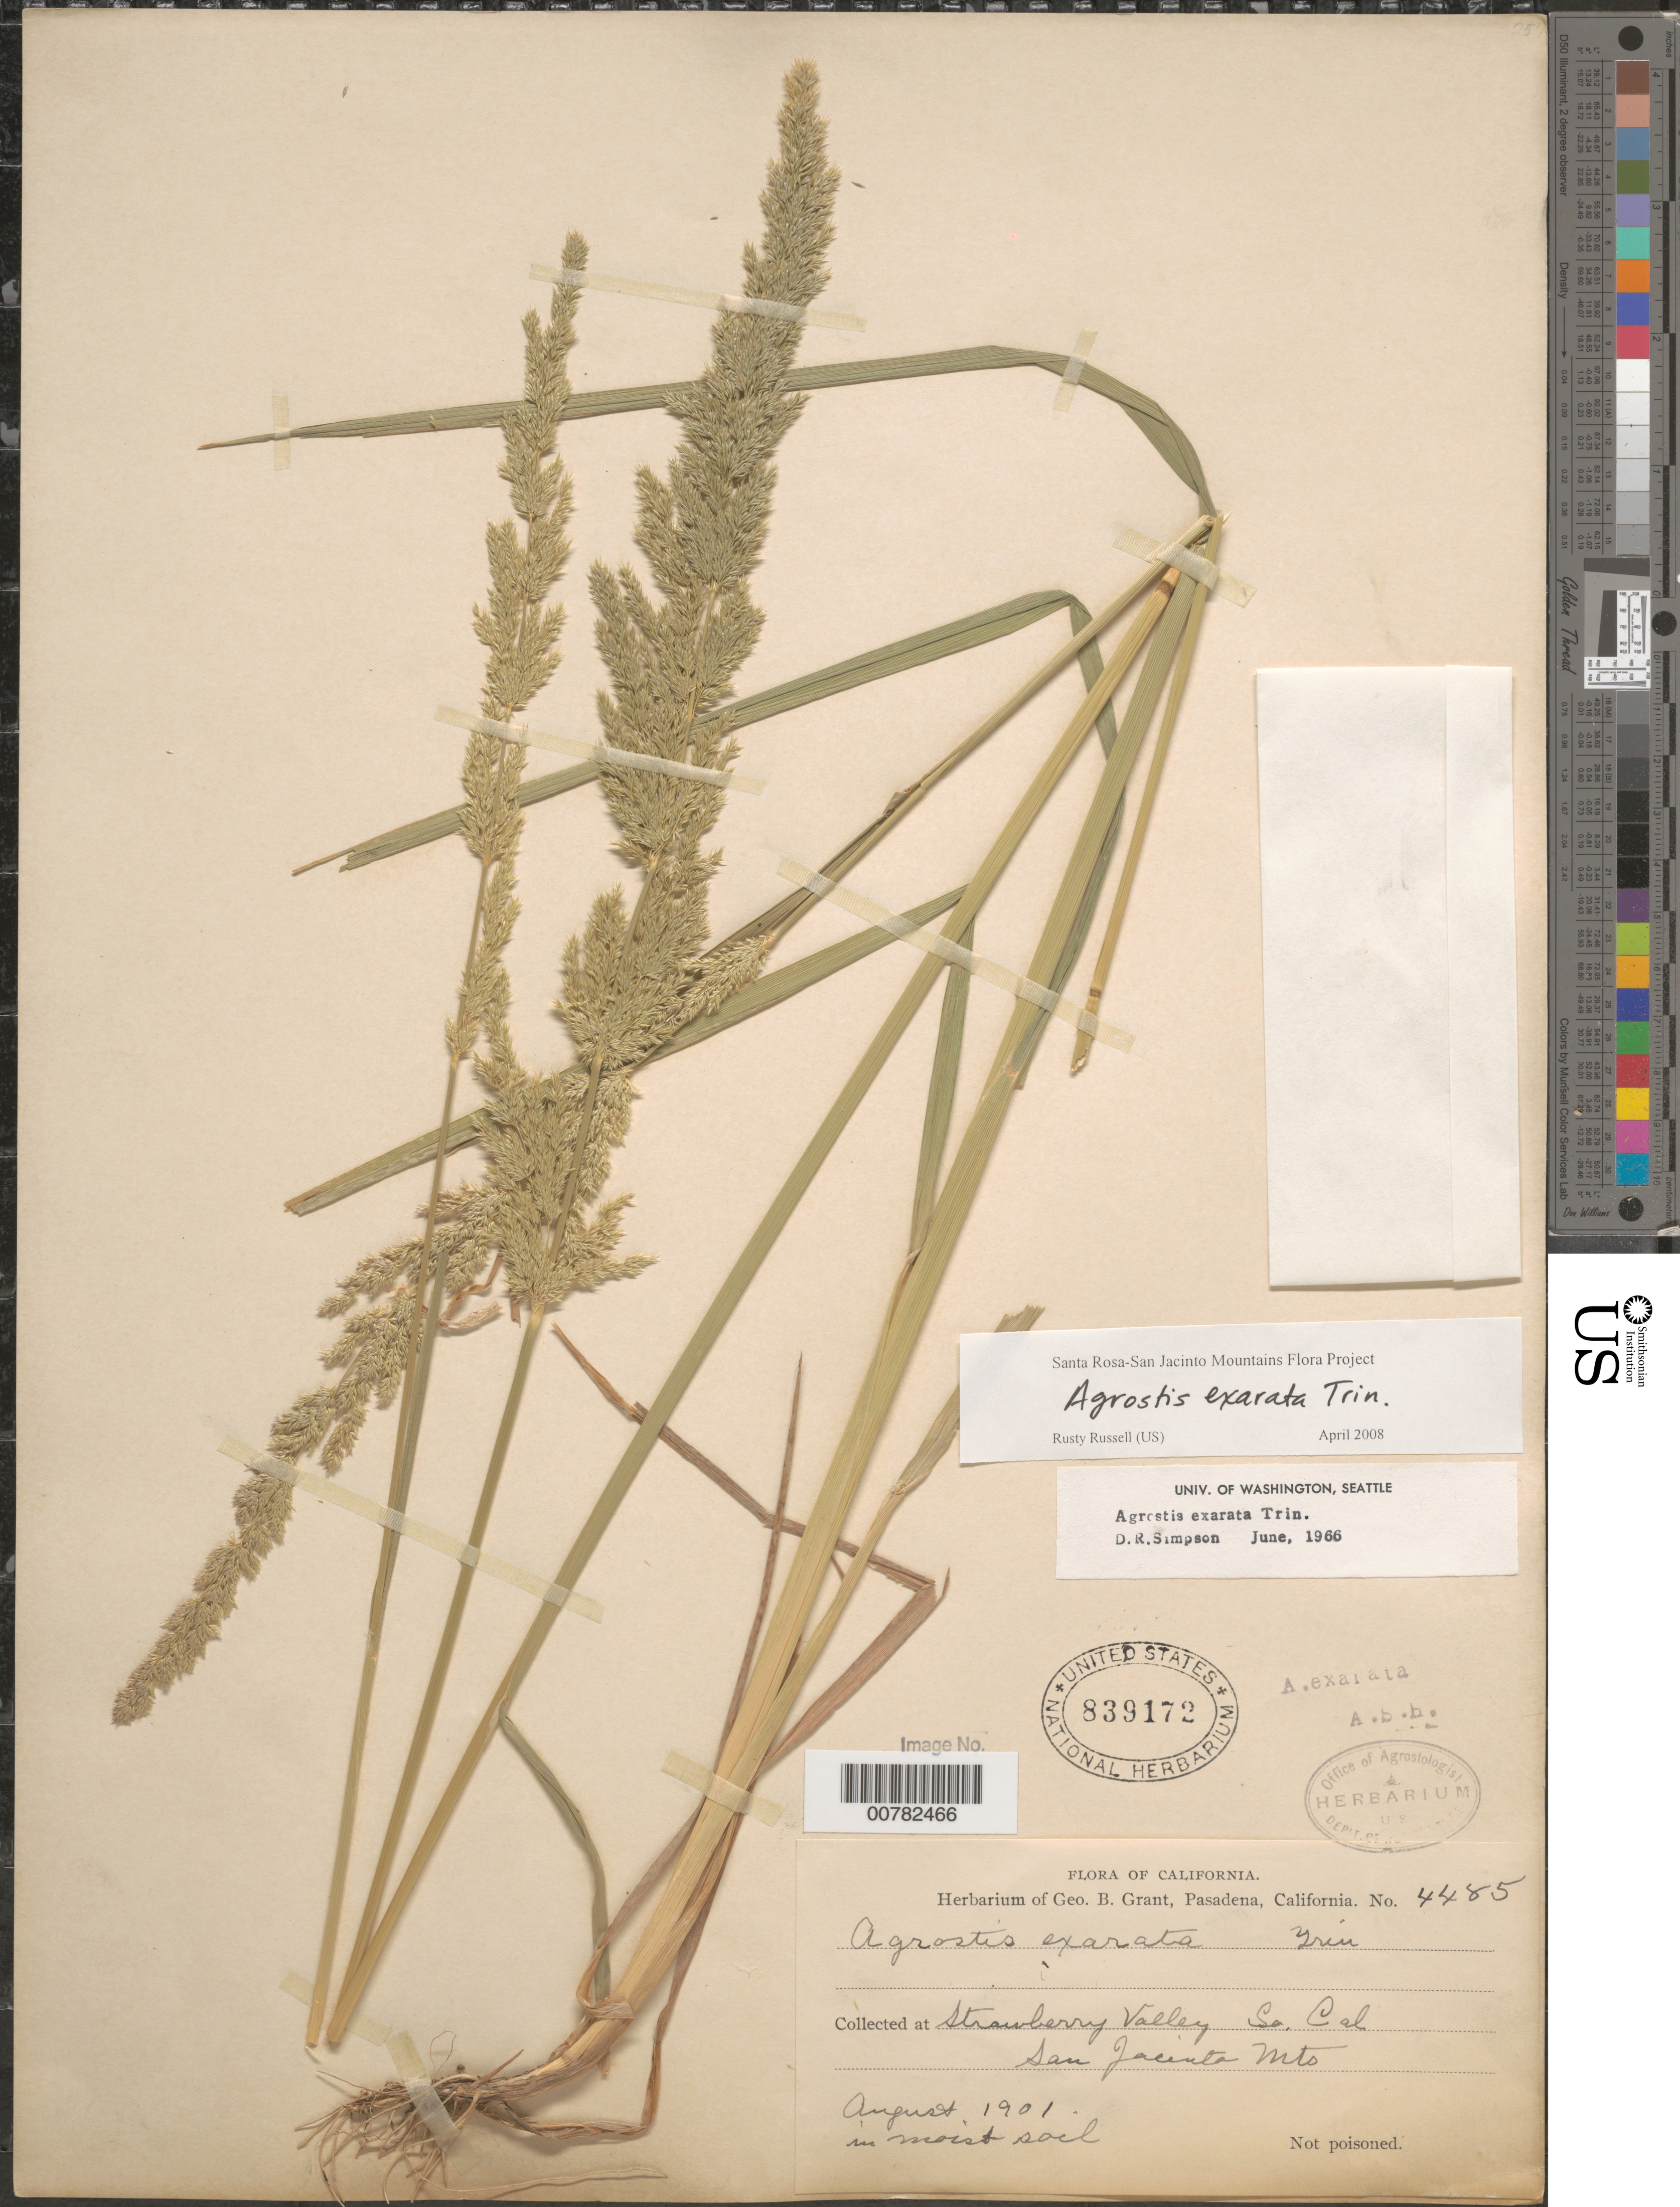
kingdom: Plantae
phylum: Tracheophyta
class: Liliopsida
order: Poales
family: Poaceae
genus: Agrostis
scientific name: Agrostis exarata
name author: Trin.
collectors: ex herb. Geo. B. Grant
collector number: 4485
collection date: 1901-08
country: United States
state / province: California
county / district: Riverside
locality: Strawberry Valley So. Cal. San Jacinto Mts.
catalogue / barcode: US 839172